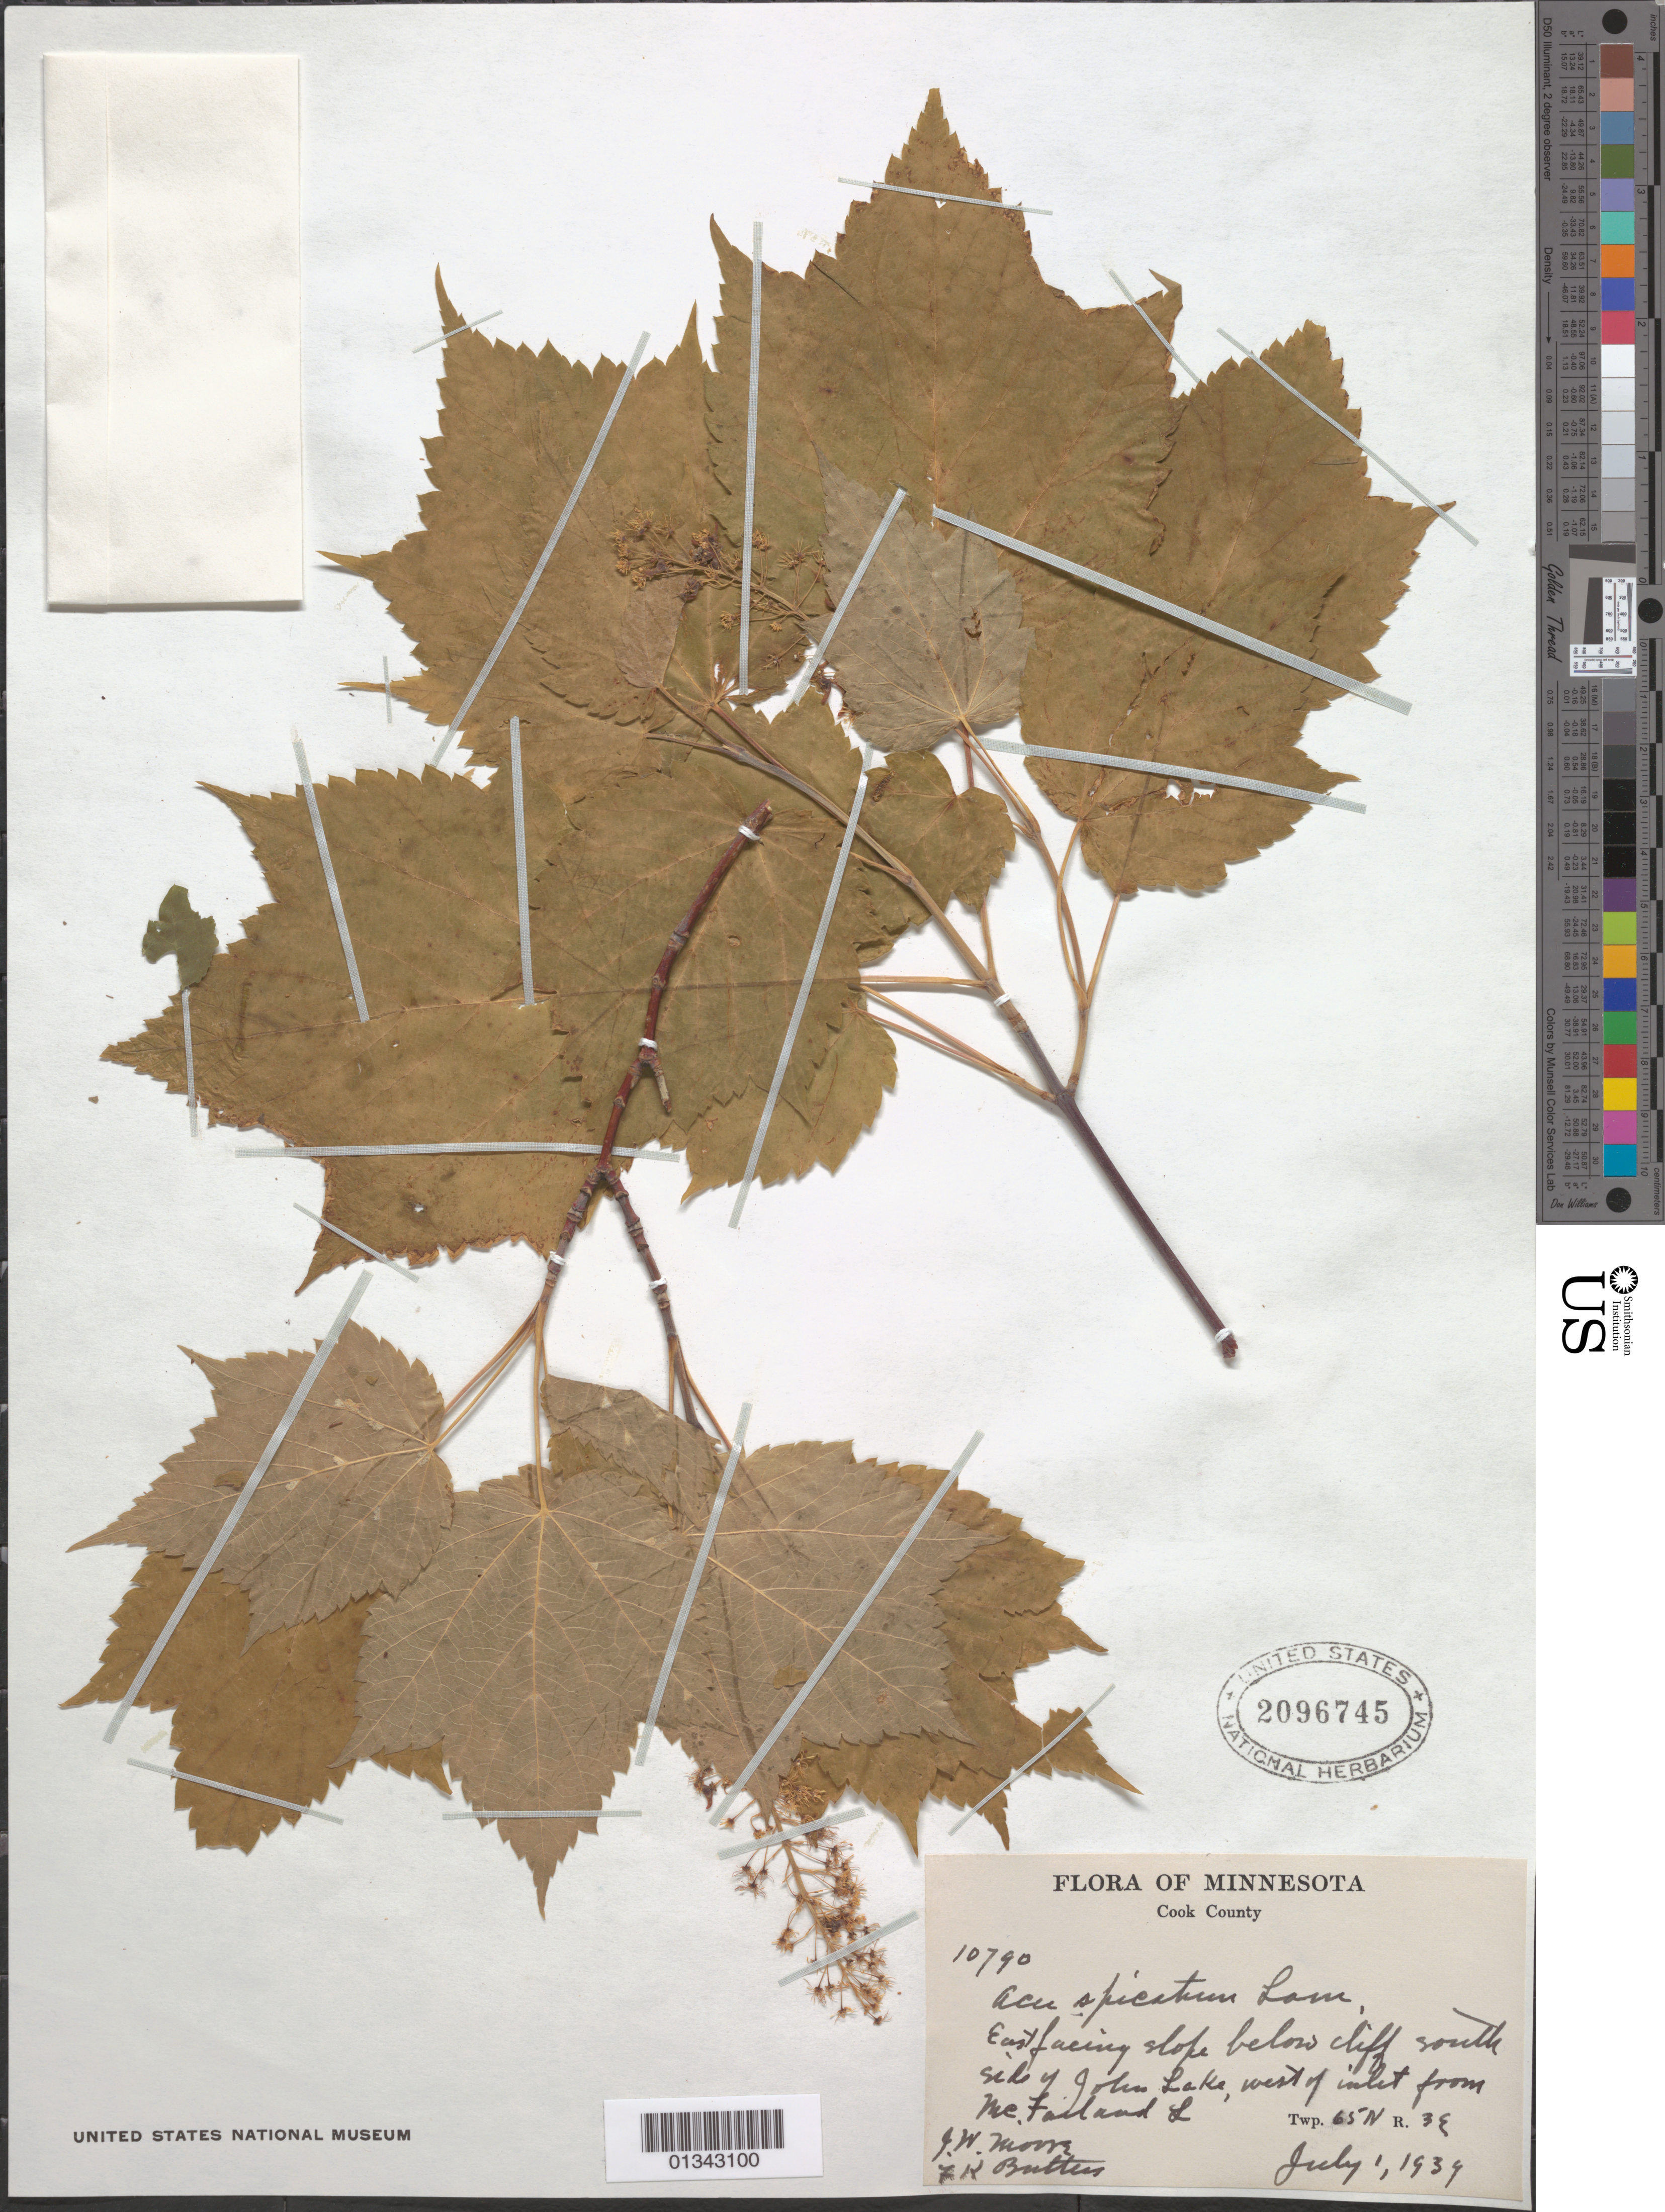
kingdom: Plantae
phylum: Tracheophyta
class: Magnoliopsida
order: Sapindales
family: Sapindaceae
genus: Acer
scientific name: Acer spicatum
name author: Lam.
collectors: J. W. Moore & F. K. Butters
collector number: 10790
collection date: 1939-07-01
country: United States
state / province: Minnesota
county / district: Cook County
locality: Cook County, S side of John Lake, W of inlet from McFarland L. Twp. 65 N R. 3 E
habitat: E-facing slope below cliff south side of lake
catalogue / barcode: US 2096745